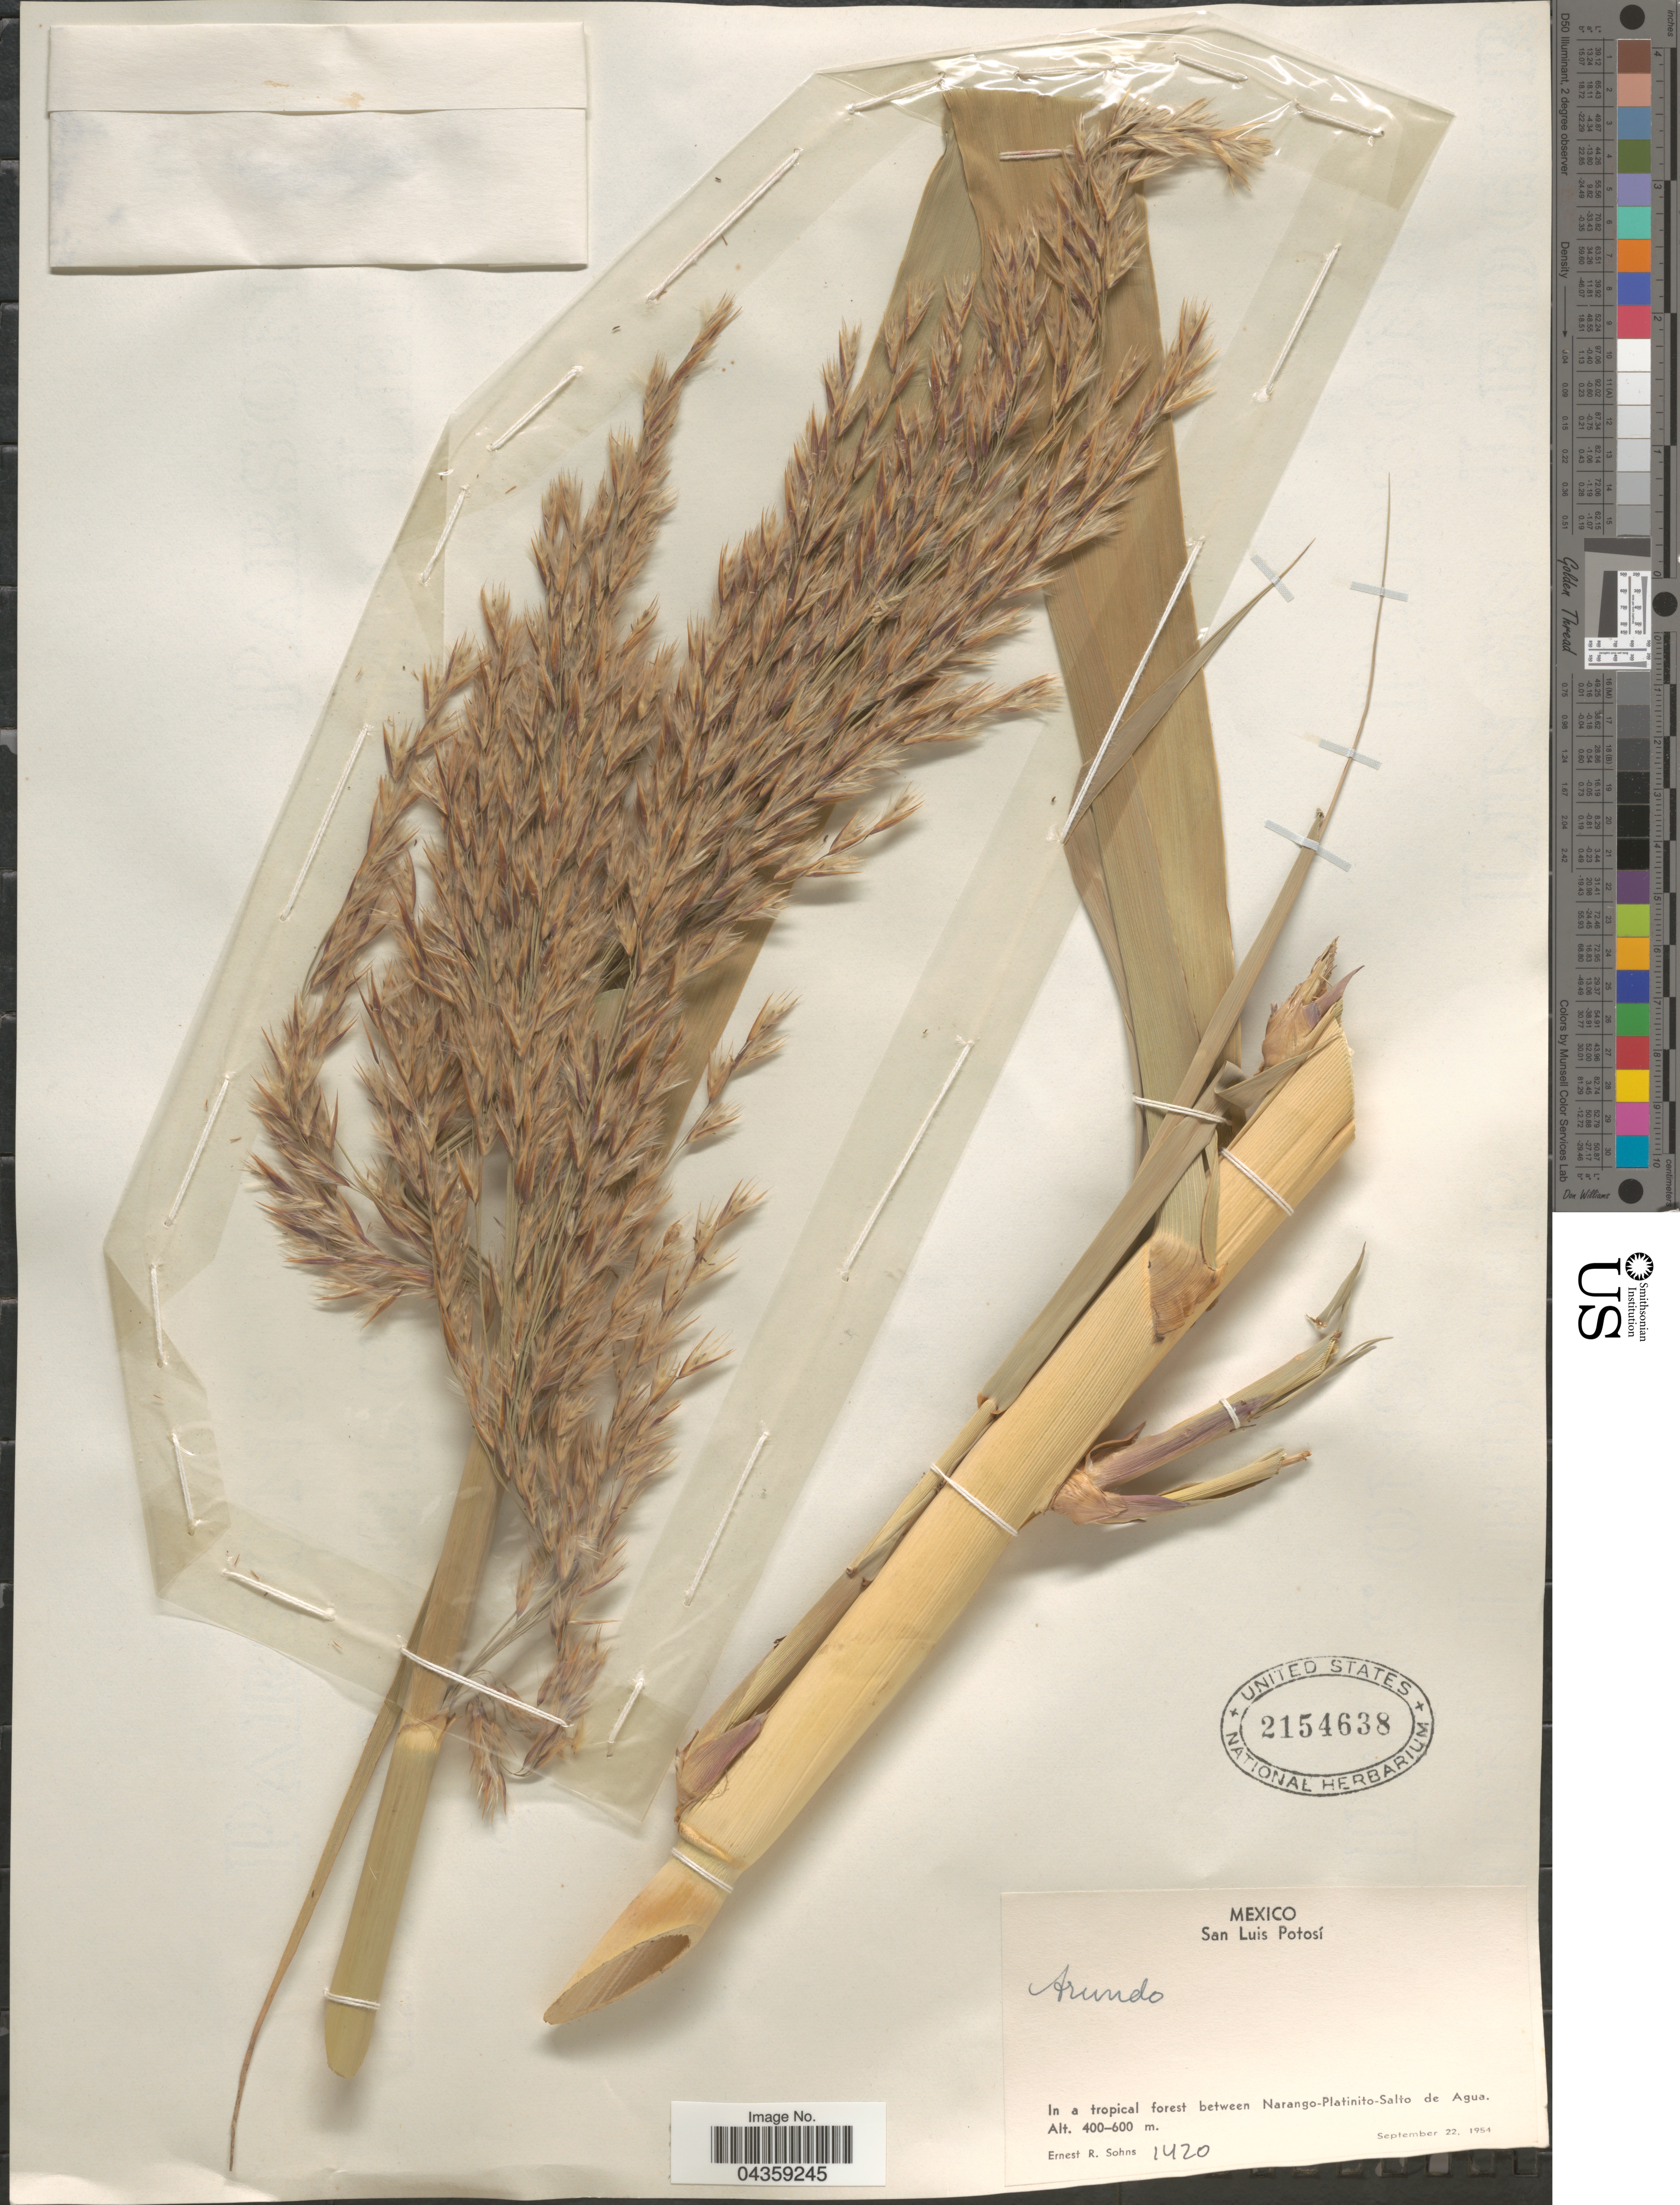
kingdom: Plantae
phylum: Tracheophyta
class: Liliopsida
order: Poales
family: Poaceae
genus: Arundo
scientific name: Arundo donax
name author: L.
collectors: E. R. Sohns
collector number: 1420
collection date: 1954-09-22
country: Mexico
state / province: San Luis Potosí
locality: In a tropical forest between Narango-Platinito-Salto de Agua.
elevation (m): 400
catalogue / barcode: US 2154638